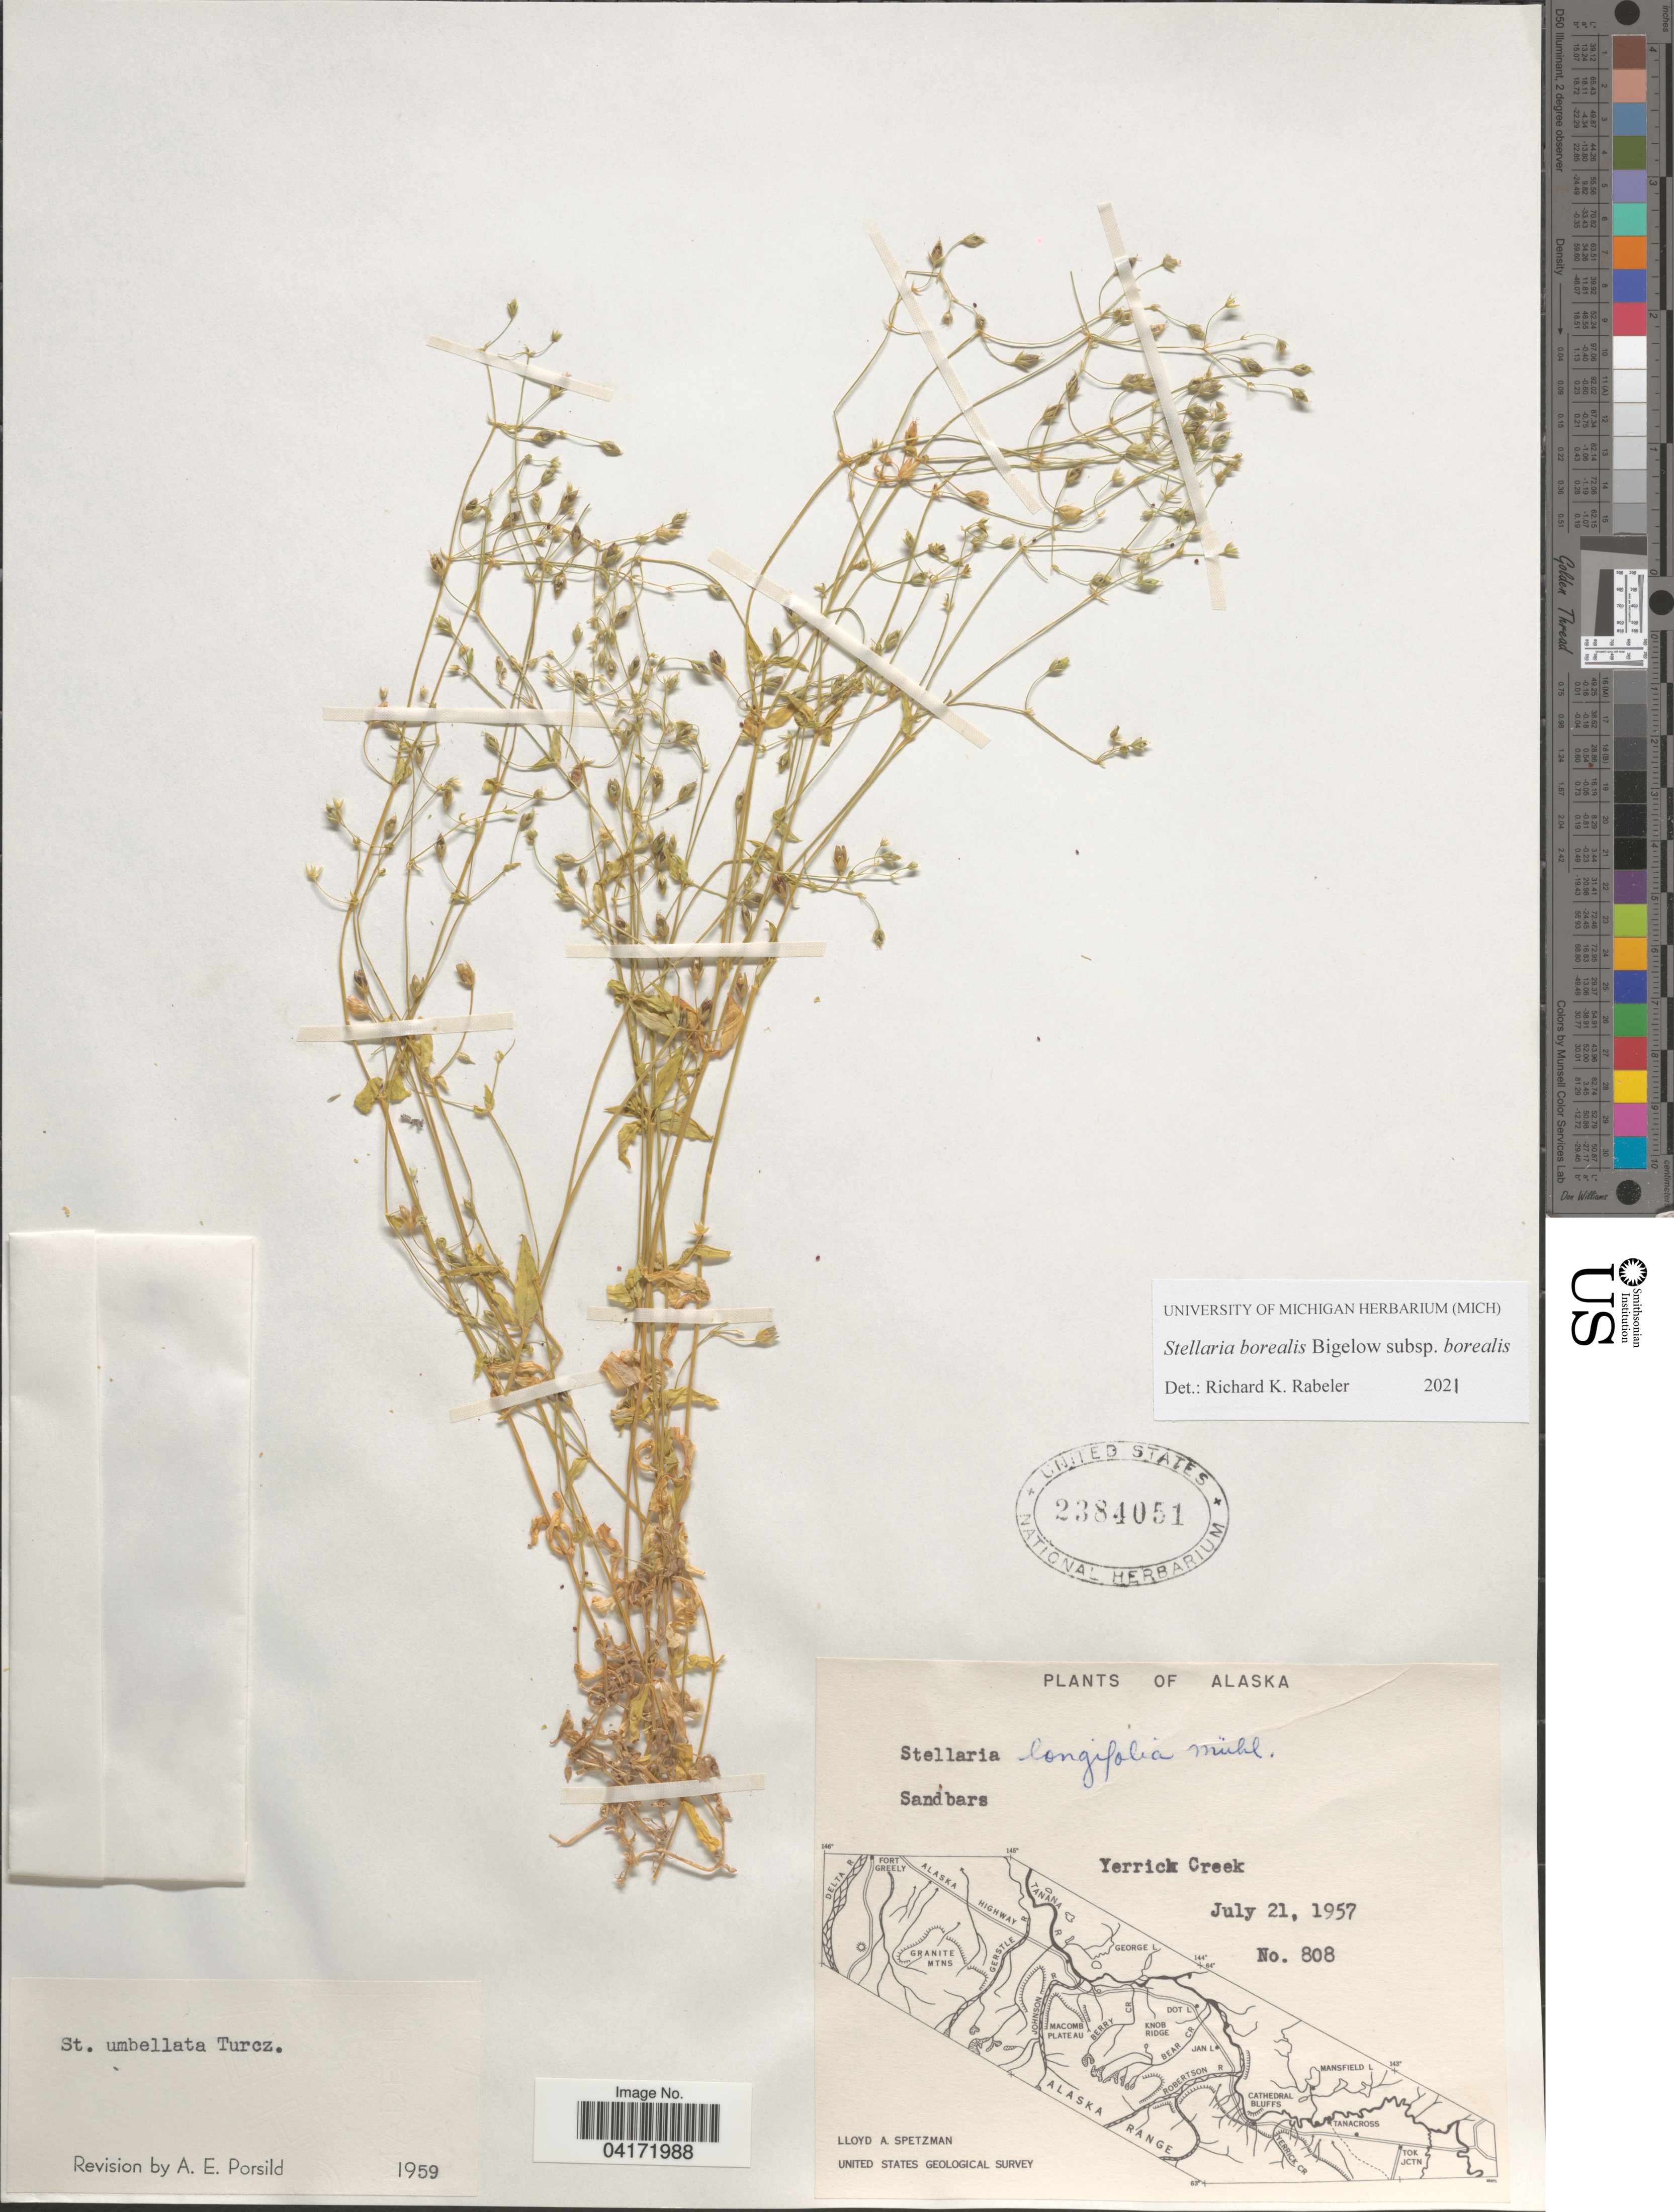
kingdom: Plantae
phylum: Tracheophyta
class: Magnoliopsida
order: Caryophyllales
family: Caryophyllaceae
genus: Stellaria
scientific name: Stellaria borealis subsp. borealis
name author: Bigelow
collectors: L. Spetzman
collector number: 808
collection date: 1957-07-21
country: United States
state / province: Alaska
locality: Sandbars. Yerrick Creek. United States Geological Survey.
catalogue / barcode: US 2384051